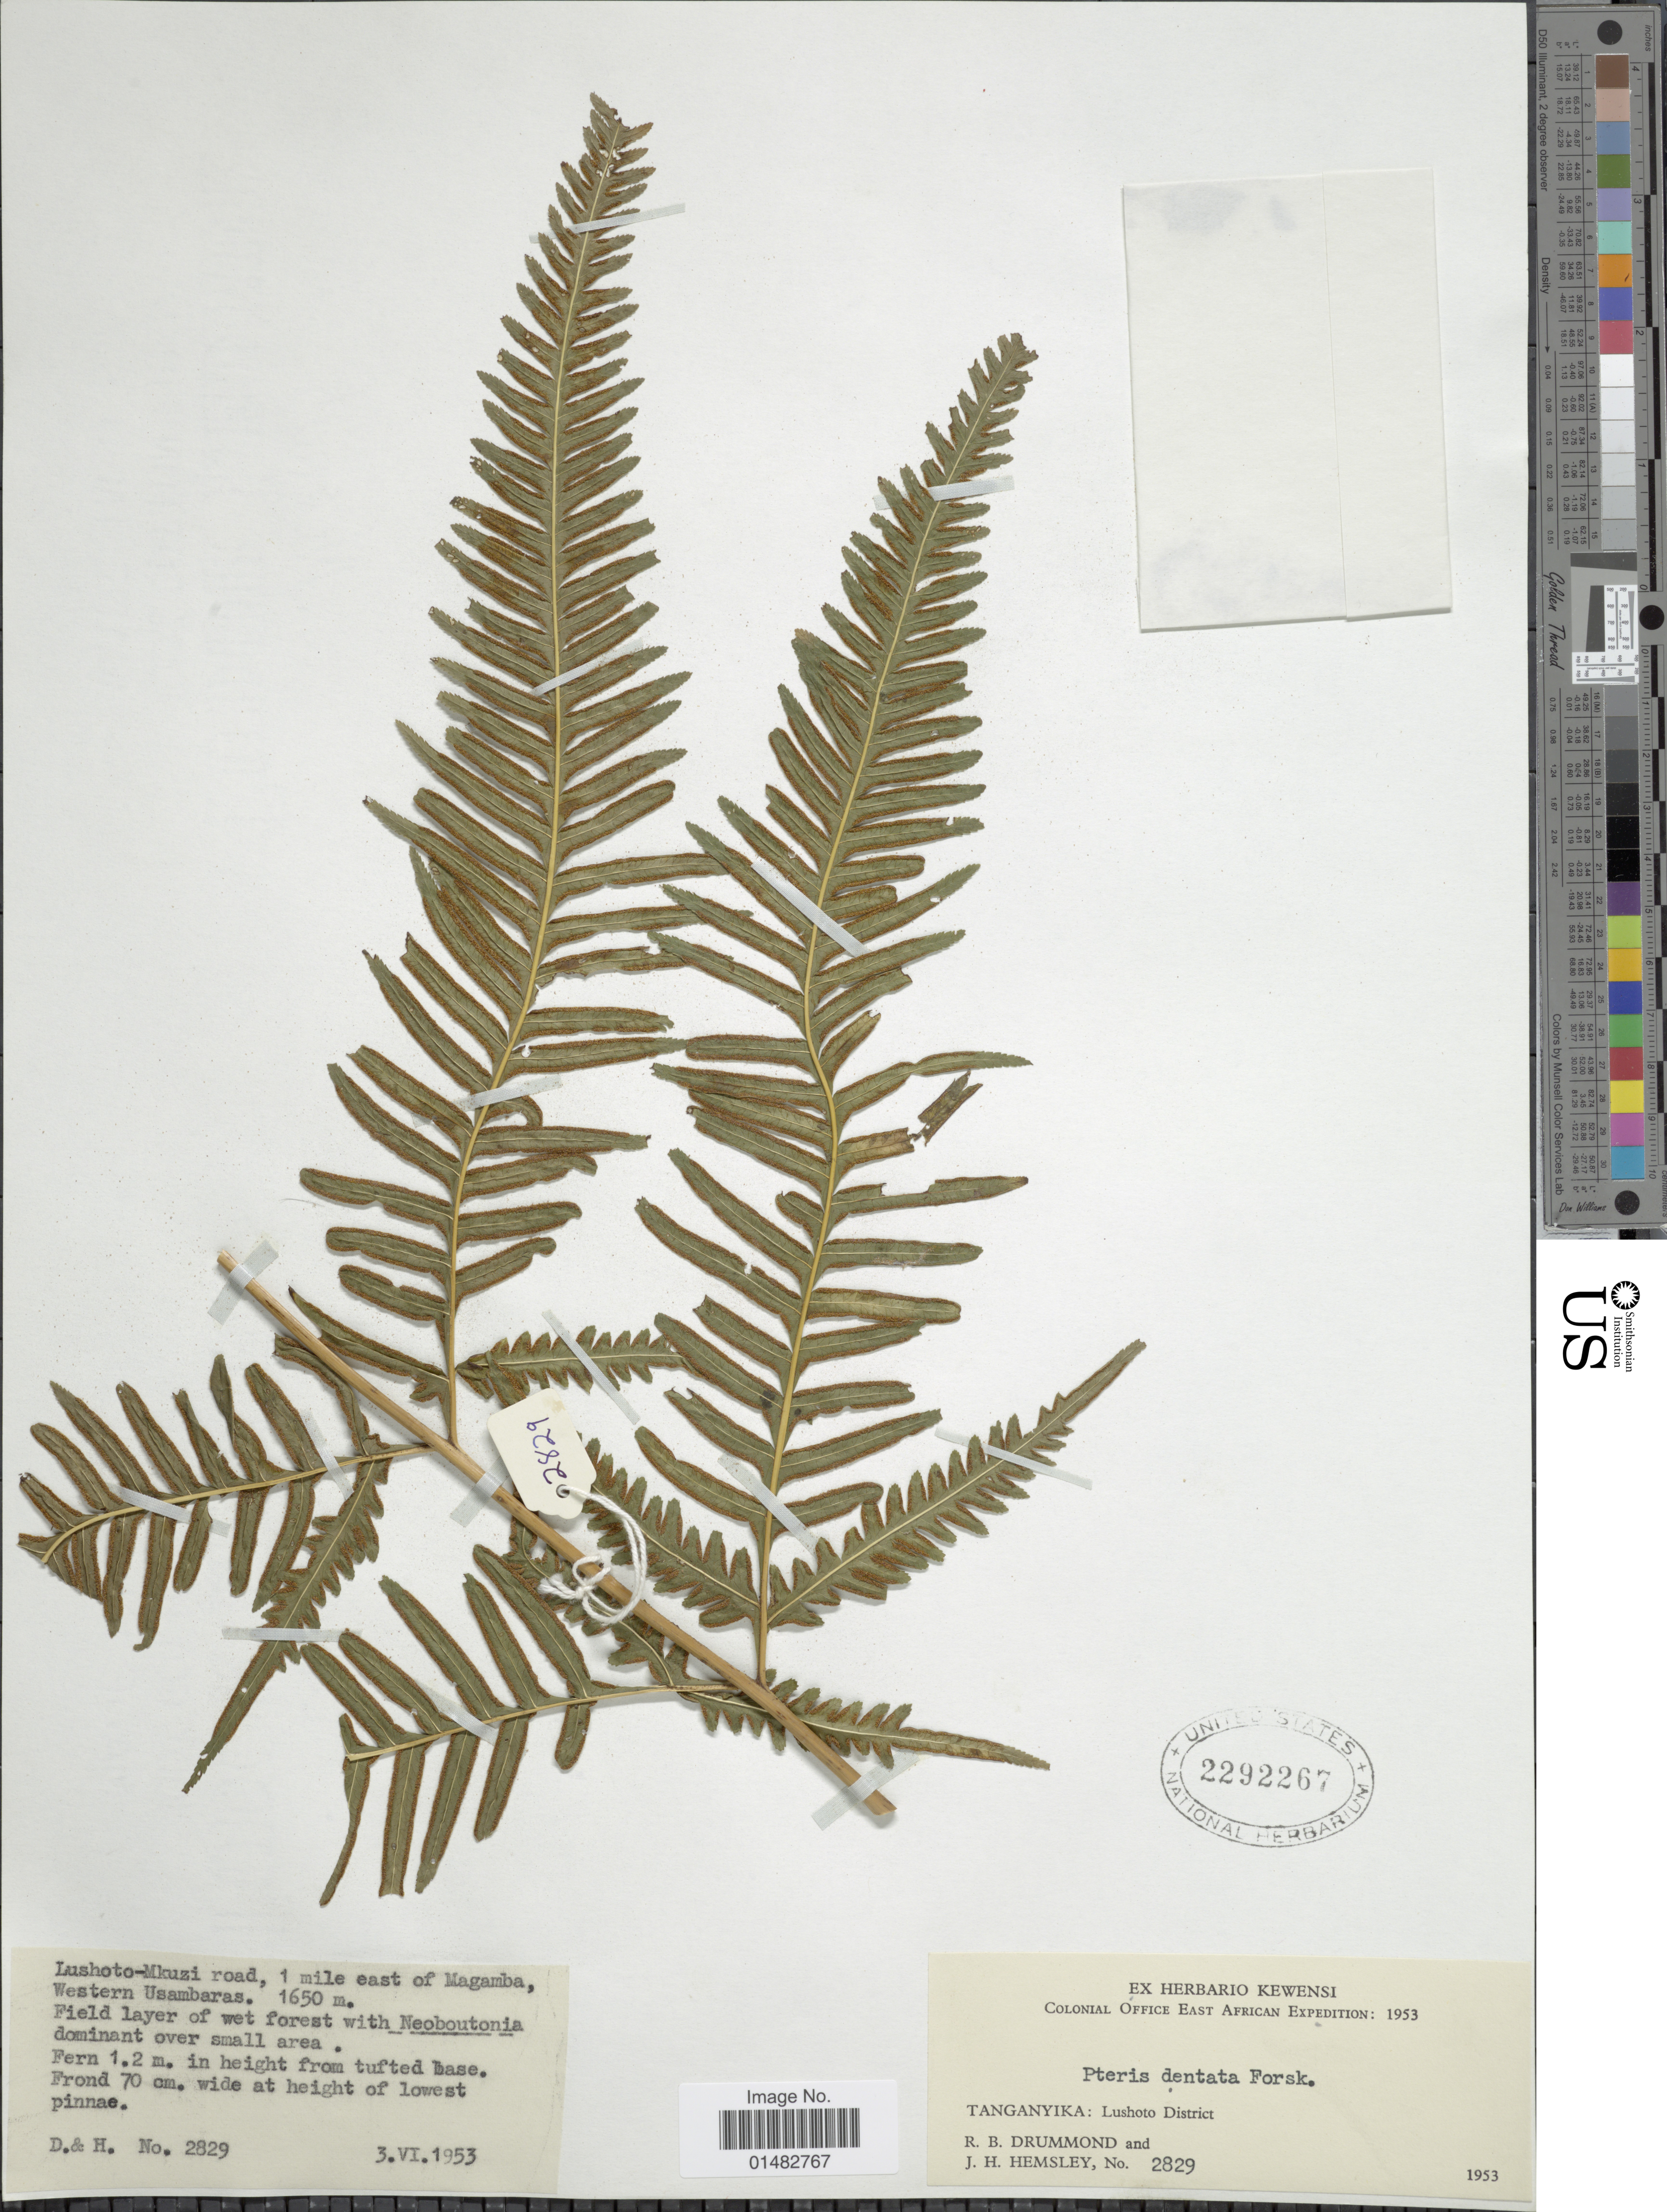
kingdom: Plantae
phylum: Tracheophyta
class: Polypodiopsida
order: Polypodiales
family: Pteridaceae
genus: Pteris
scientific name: Pteris dentata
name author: Forssk.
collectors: R. Drummond & J. H. Hemsley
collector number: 2829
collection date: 1953-06-03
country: Tanzania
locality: Tanganyika : Lushoto-Mkuzi road, 1 mile east of Magamba, Western Usambaras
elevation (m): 1650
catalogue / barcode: US 2292267